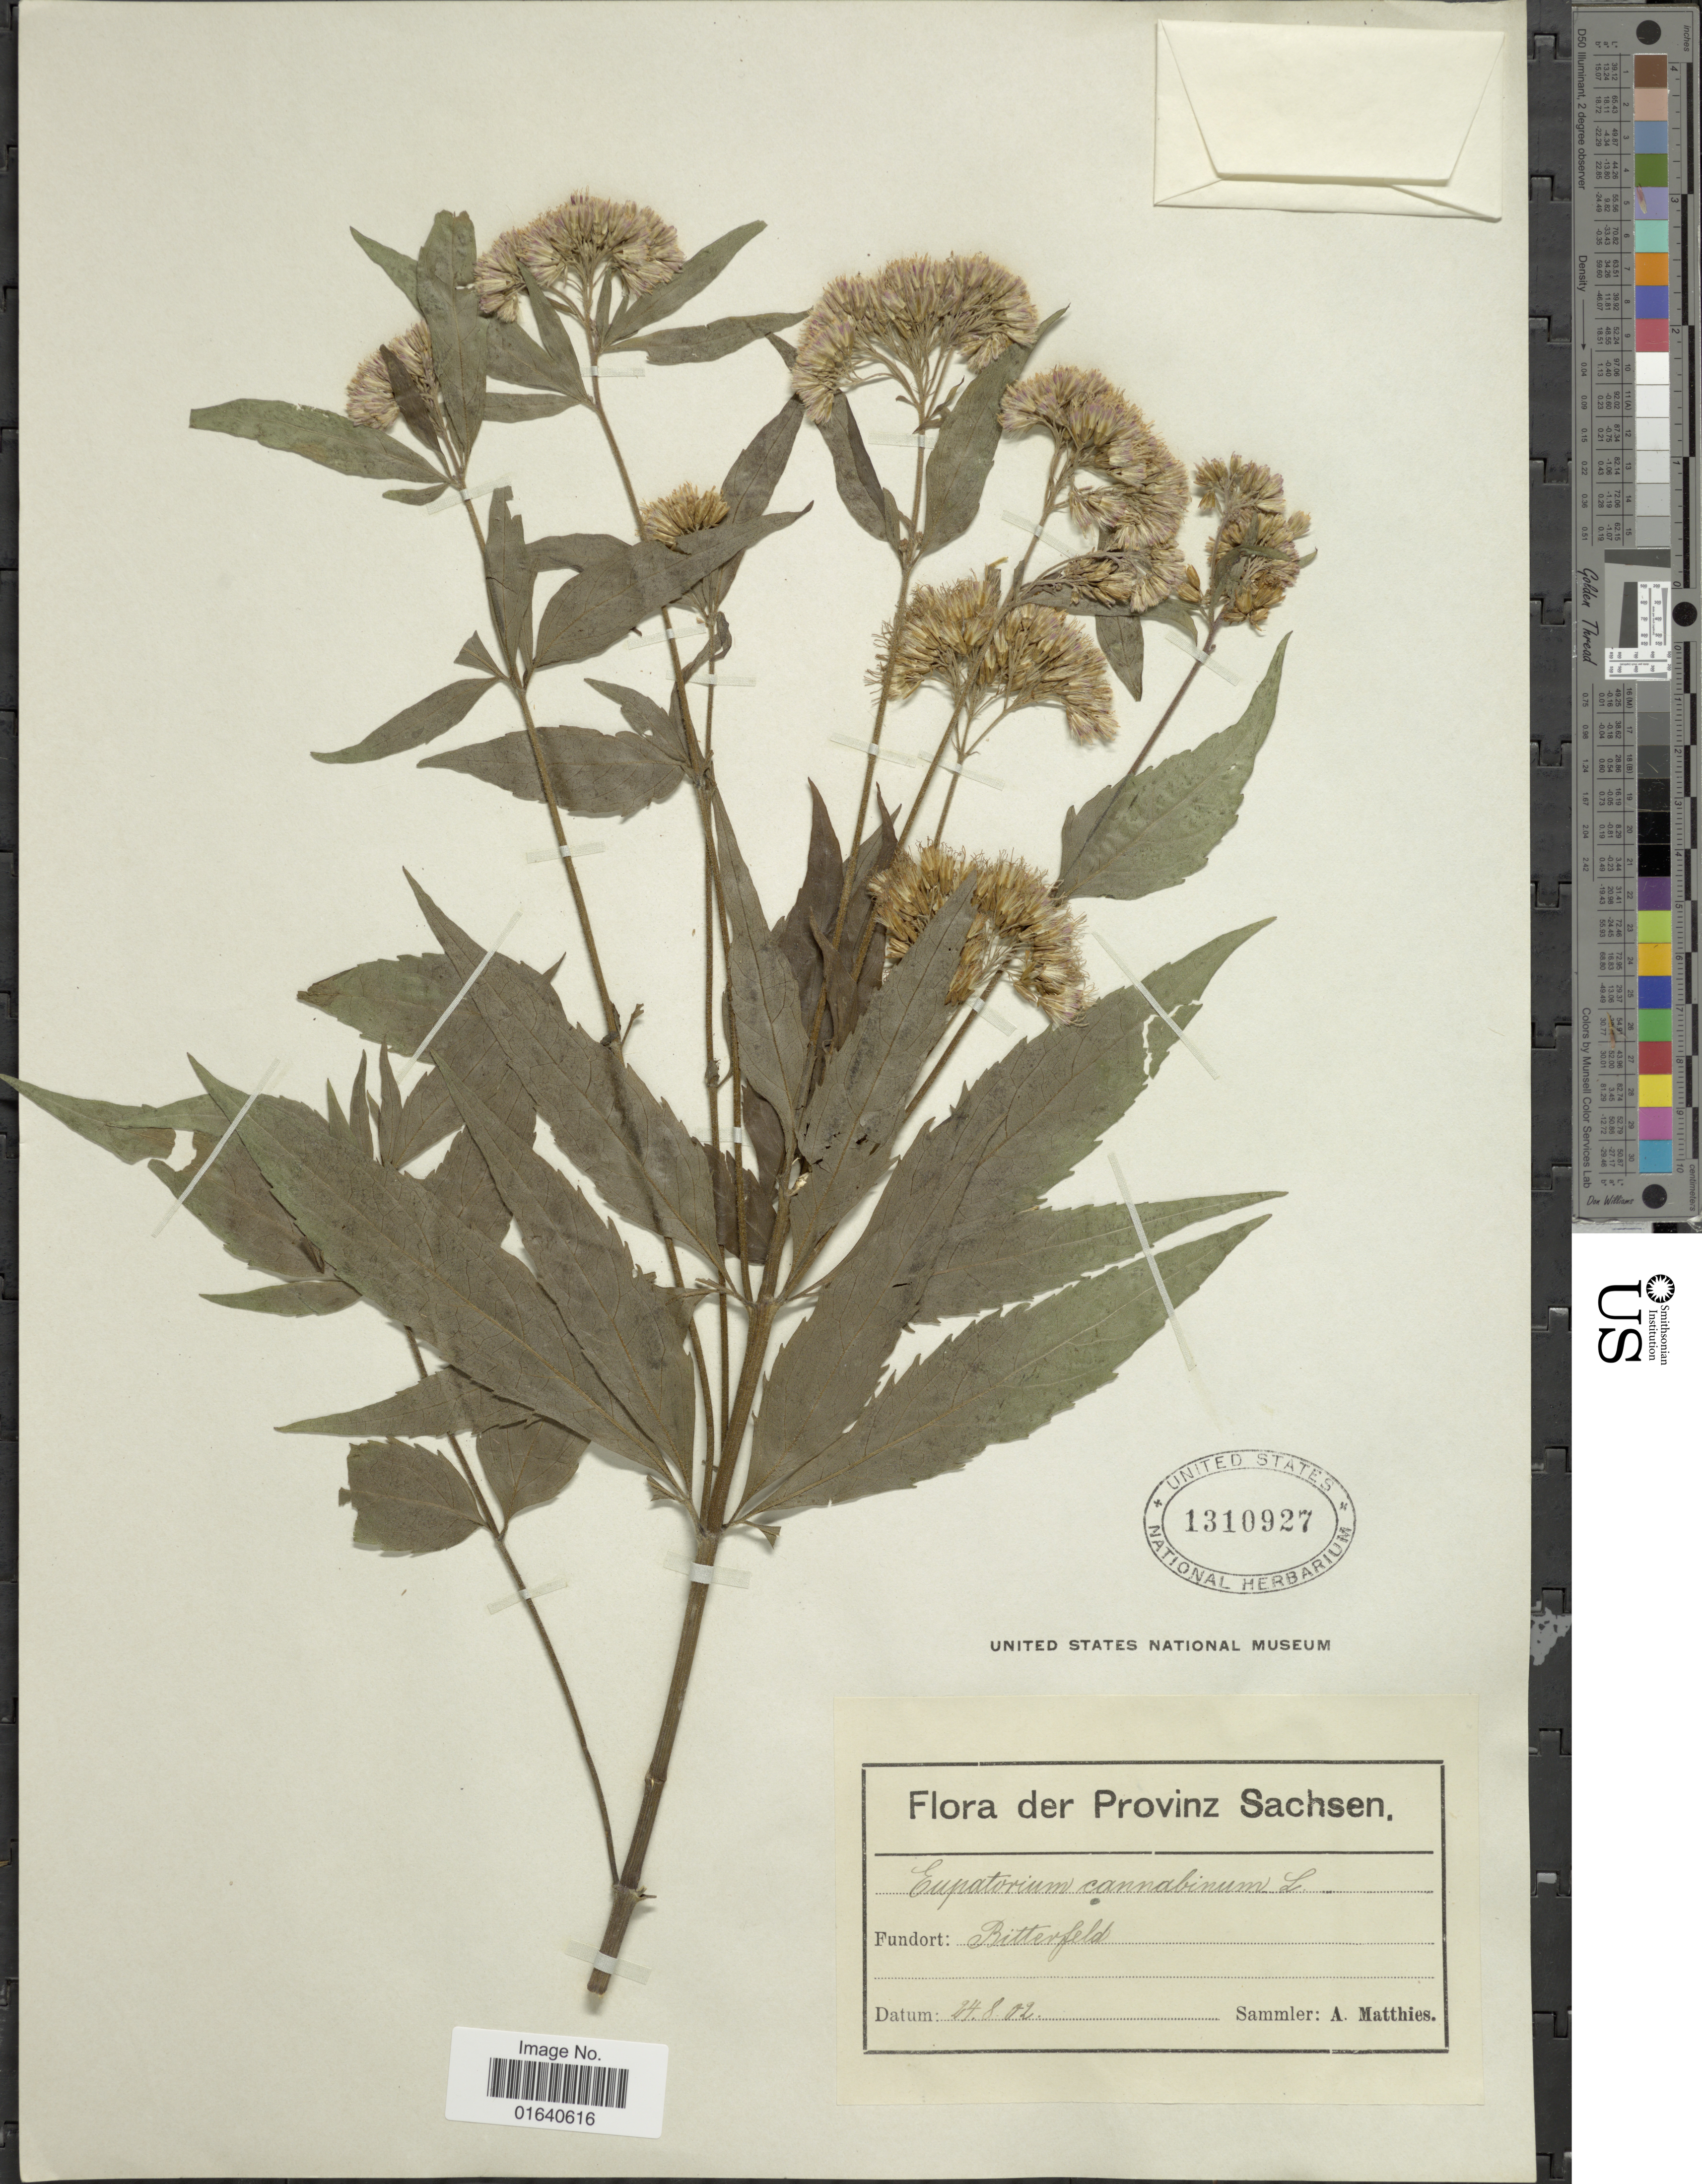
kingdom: Plantae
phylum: Tracheophyta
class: Magnoliopsida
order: Asterales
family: Asteraceae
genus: Eupatorium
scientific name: Eupatorium cannabinum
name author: L.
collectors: A. Matthies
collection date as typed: Transcribed d/m/y: 24/8/2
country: Germany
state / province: Sachsen-Anhalt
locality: Provinz Sachsen, Ritterfeld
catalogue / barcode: US 1310927